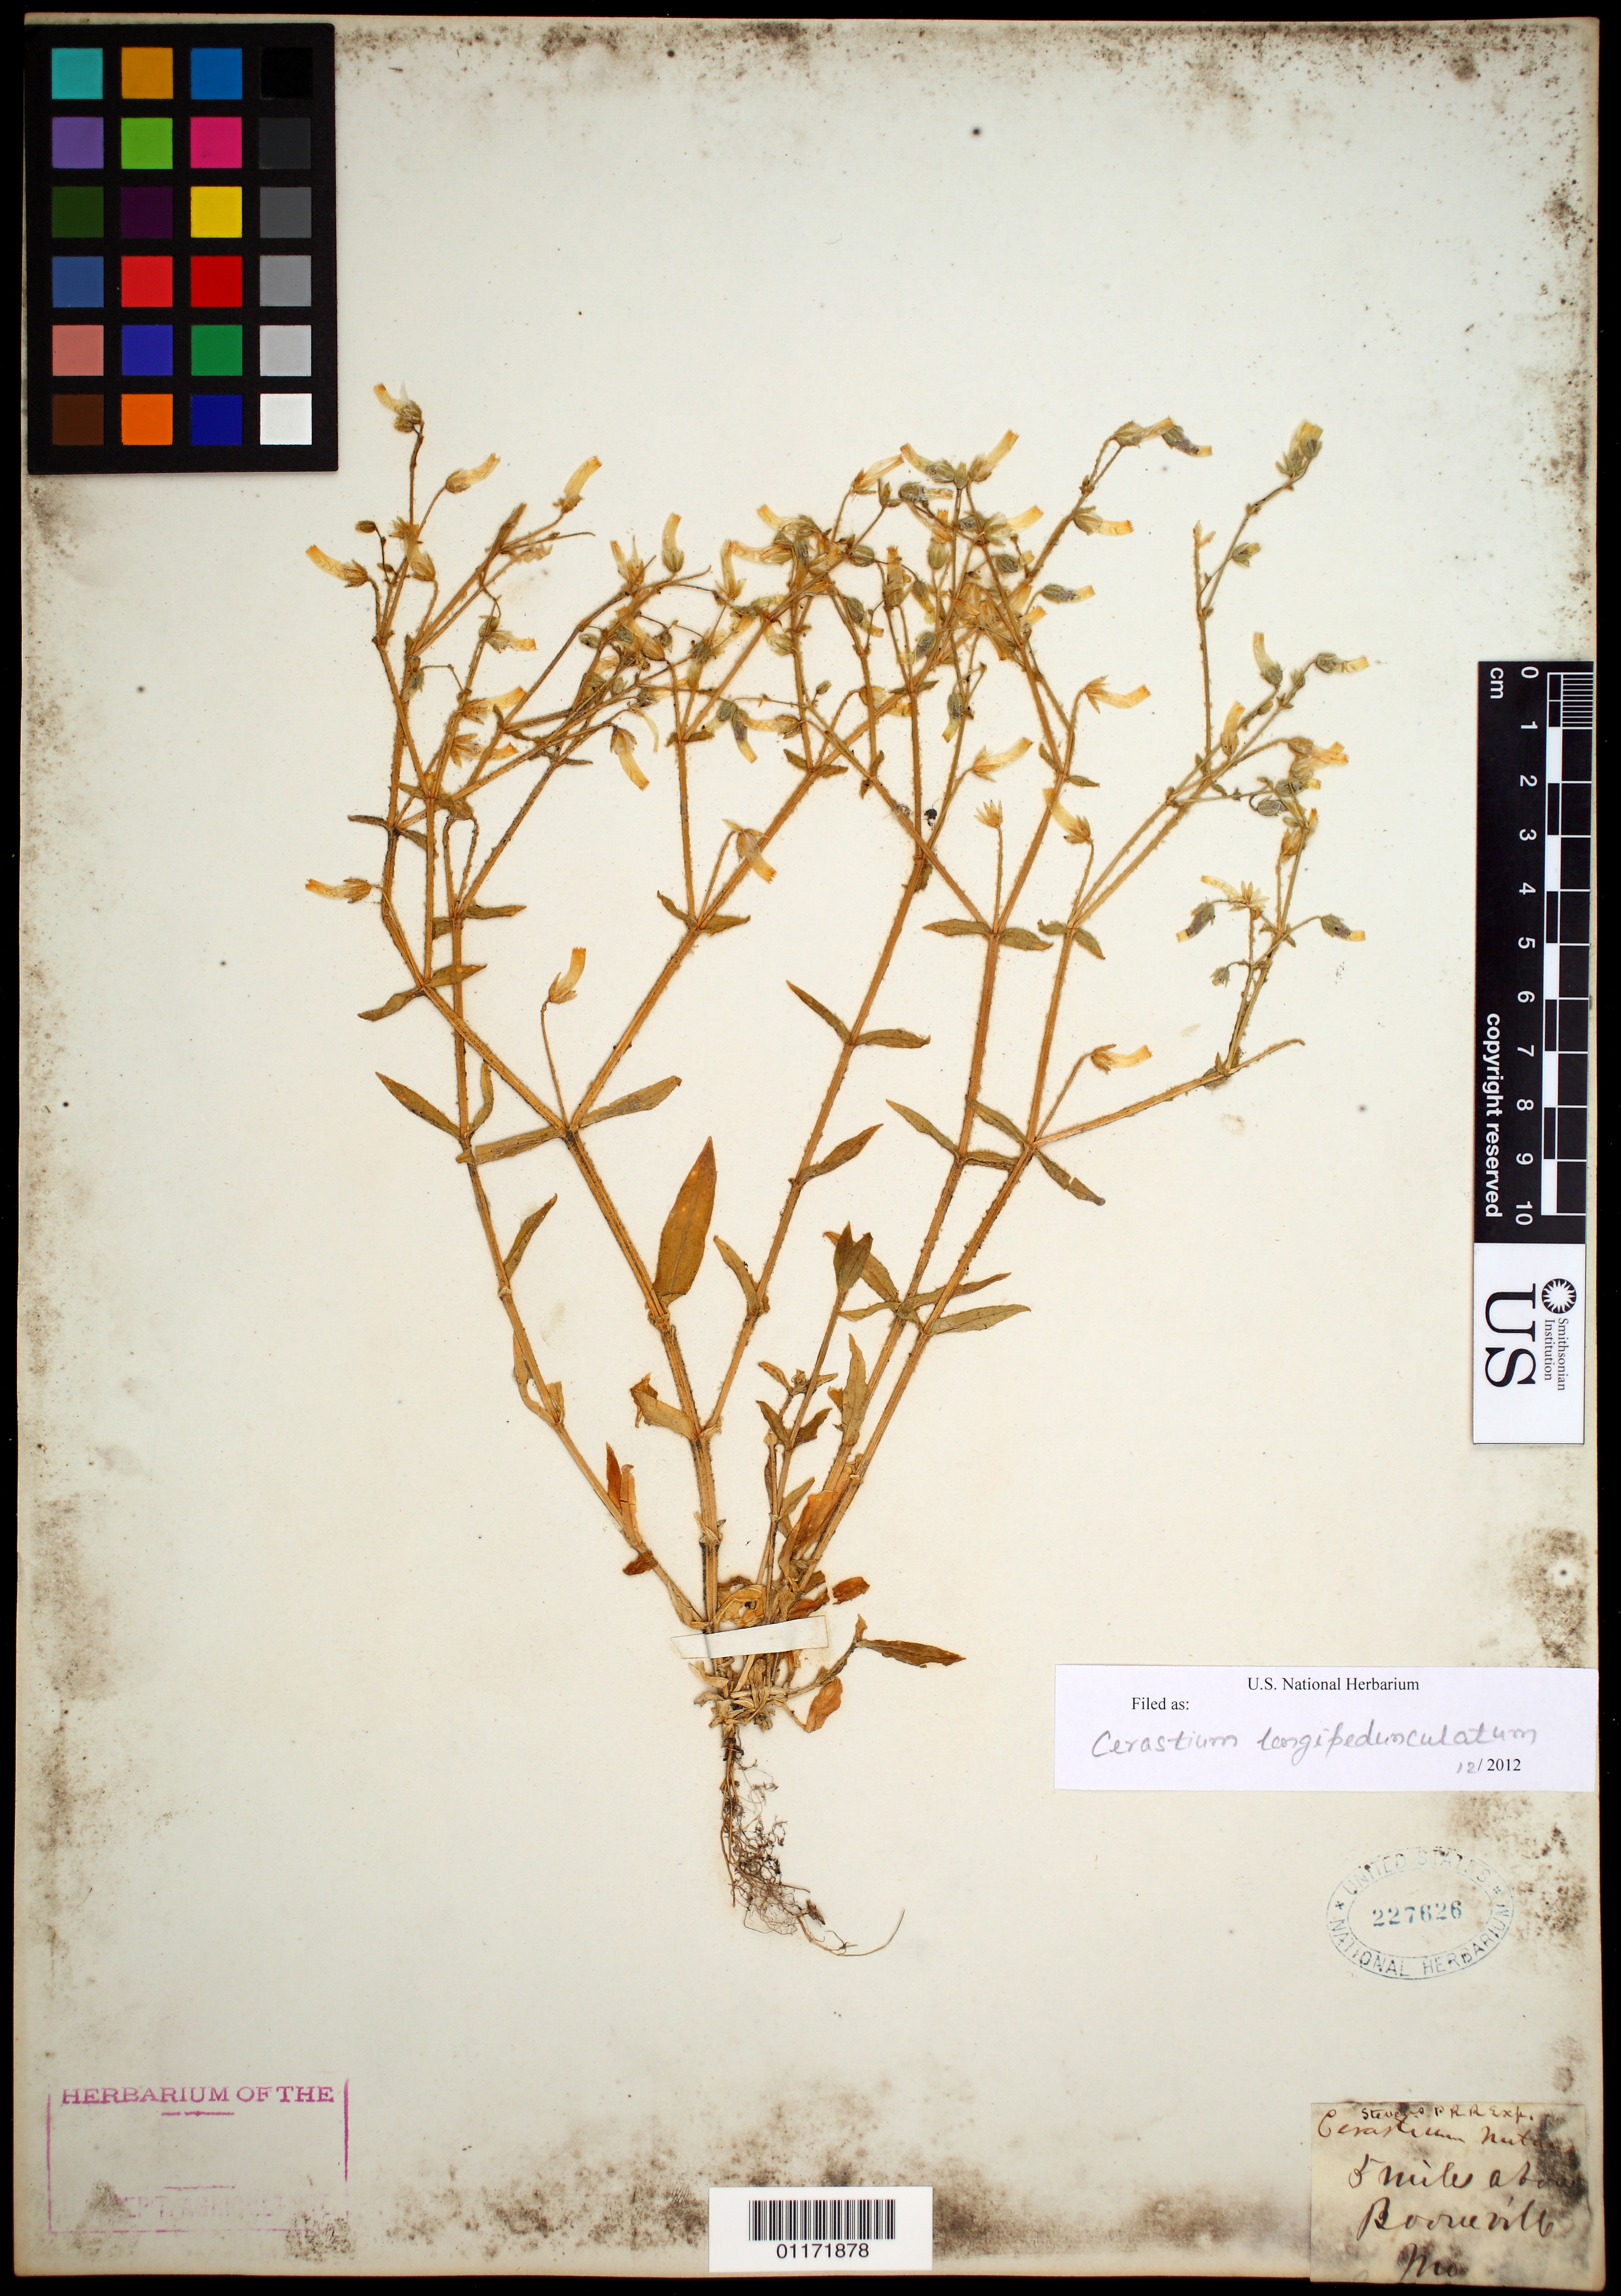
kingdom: Plantae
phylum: Tracheophyta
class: Magnoliopsida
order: Caryophyllales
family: Caryophyllaceae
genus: Cerastium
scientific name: Cerastium longipedunculatum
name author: Muhl.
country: Canada / United States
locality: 5 miles about Bournville.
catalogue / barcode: US 227626